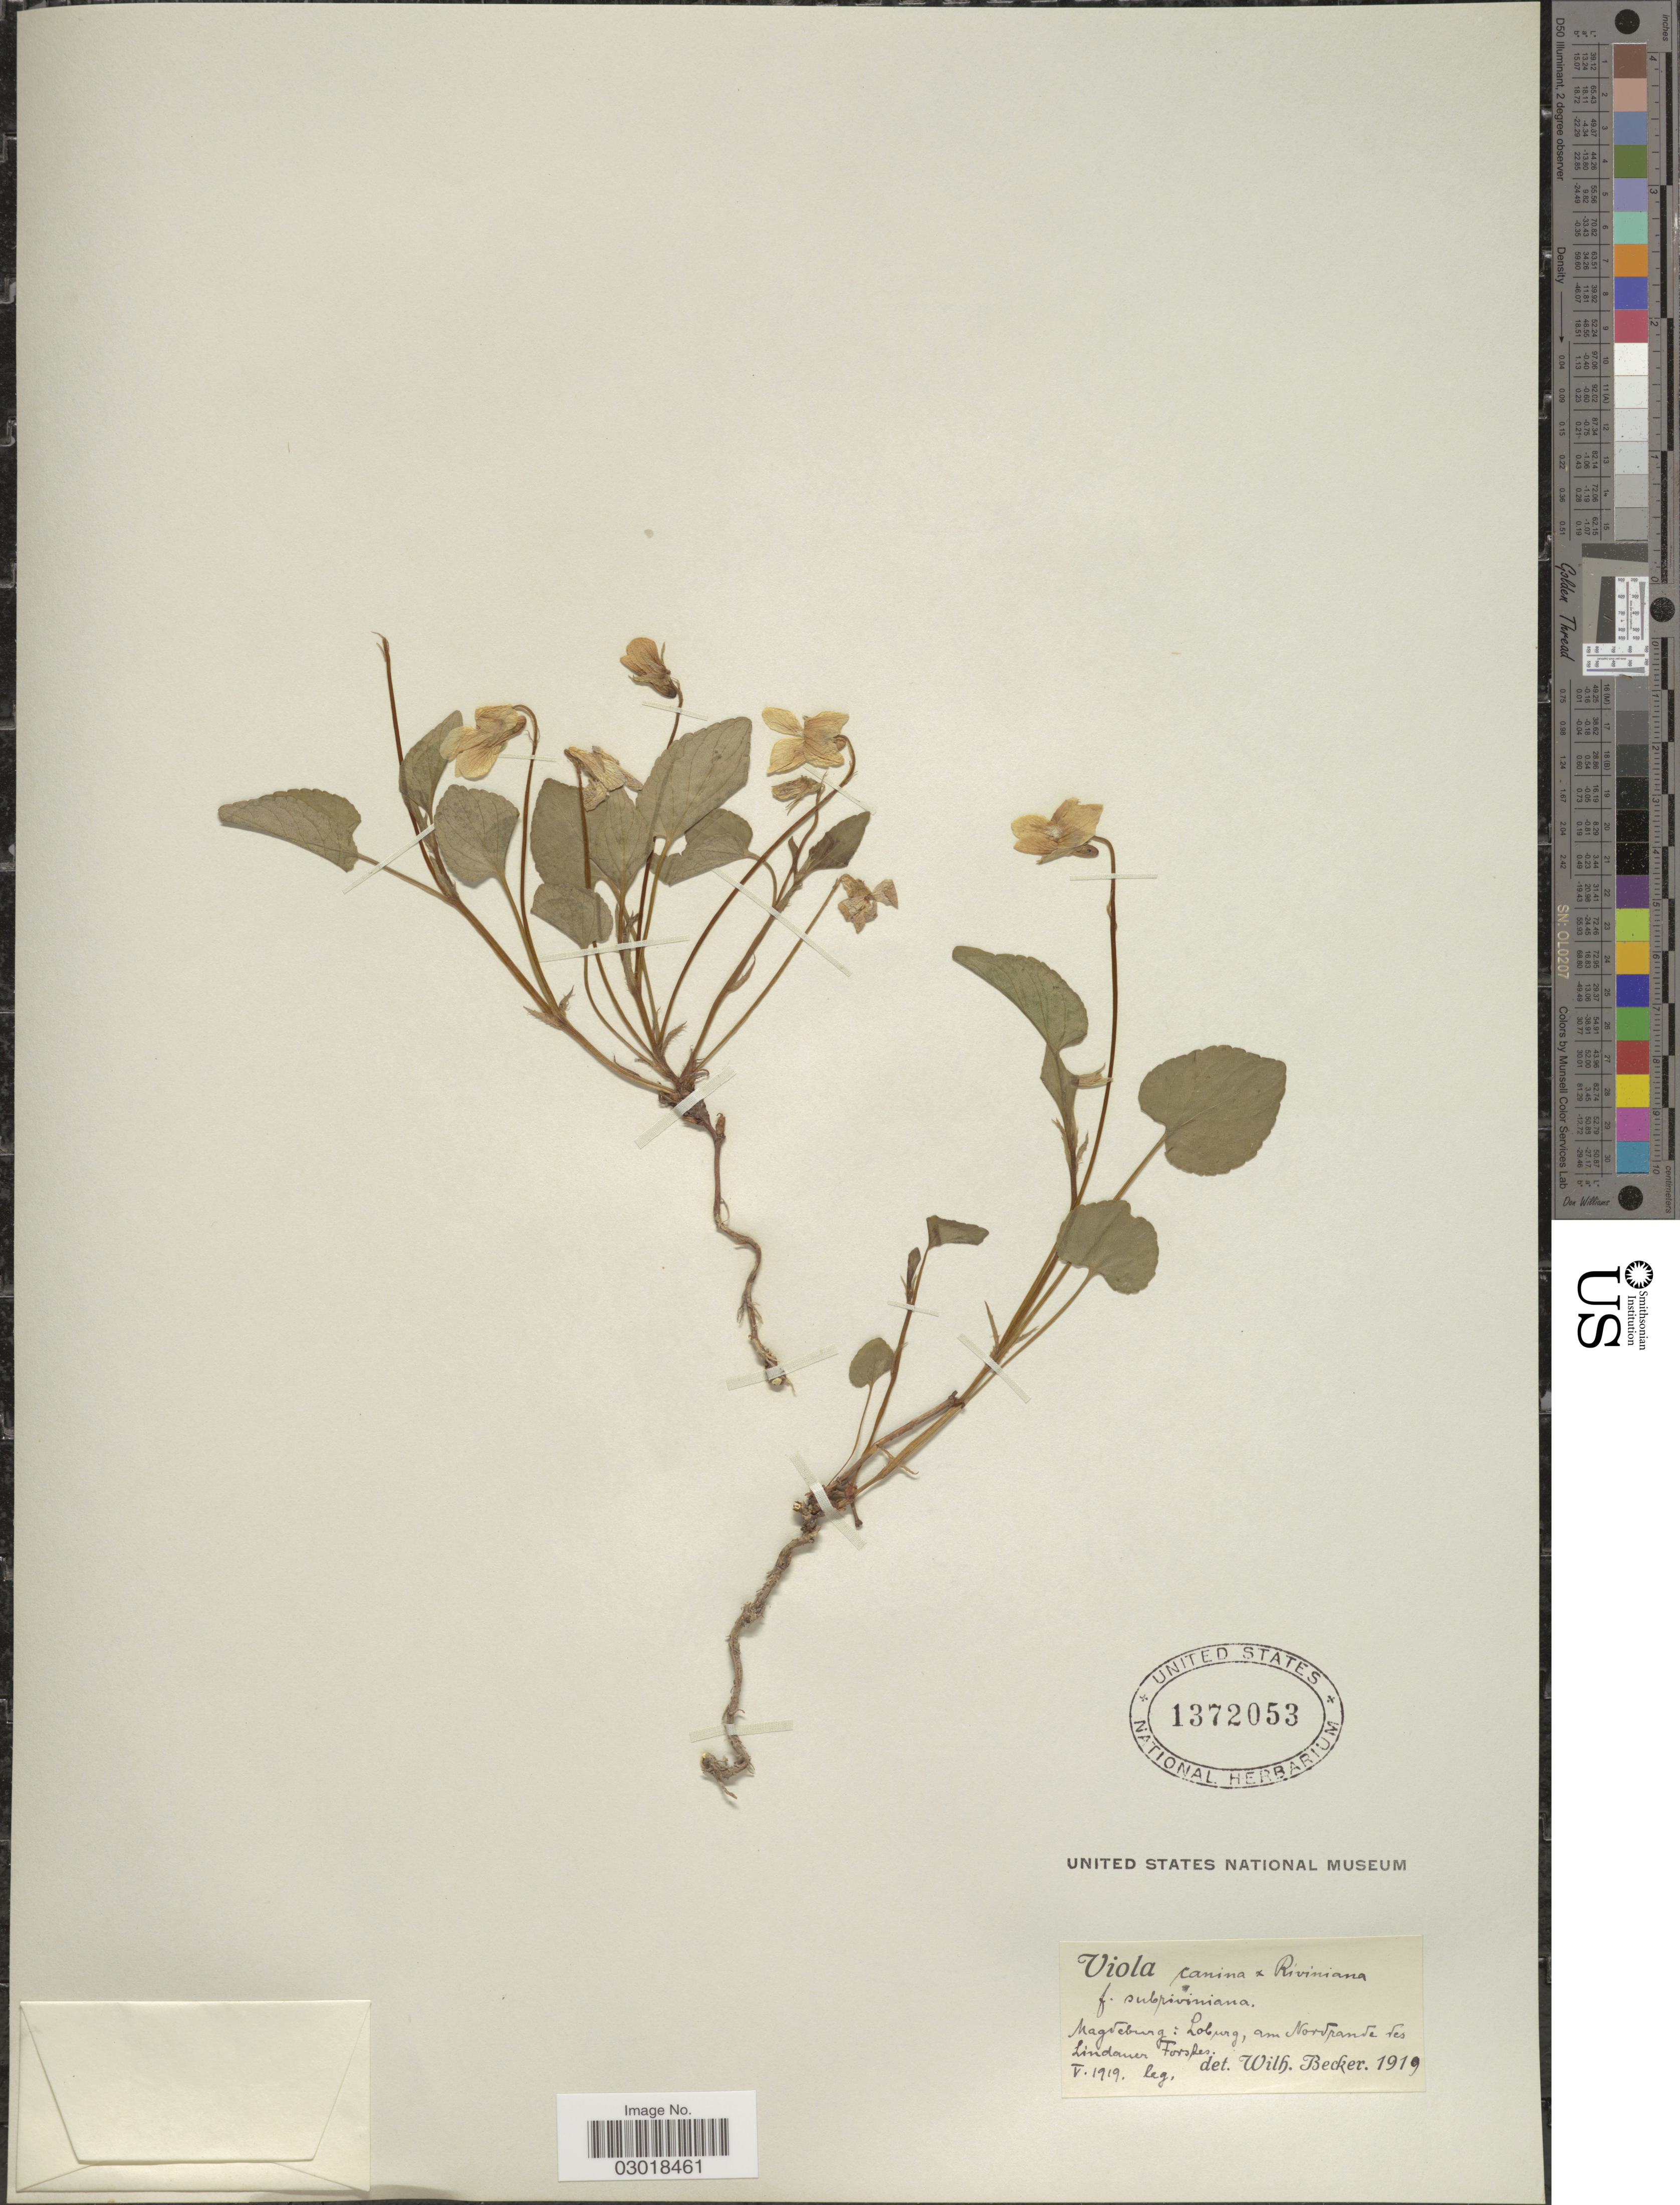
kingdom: Plantae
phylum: Tracheophyta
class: Magnoliopsida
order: Malpighiales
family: Violaceae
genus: Viola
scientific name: Viola canina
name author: L.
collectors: W. Becker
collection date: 1919-05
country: Germany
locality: Magdeburg: Loburg, am Nordprande des Lindauer Forsles.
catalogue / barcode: US 1372053